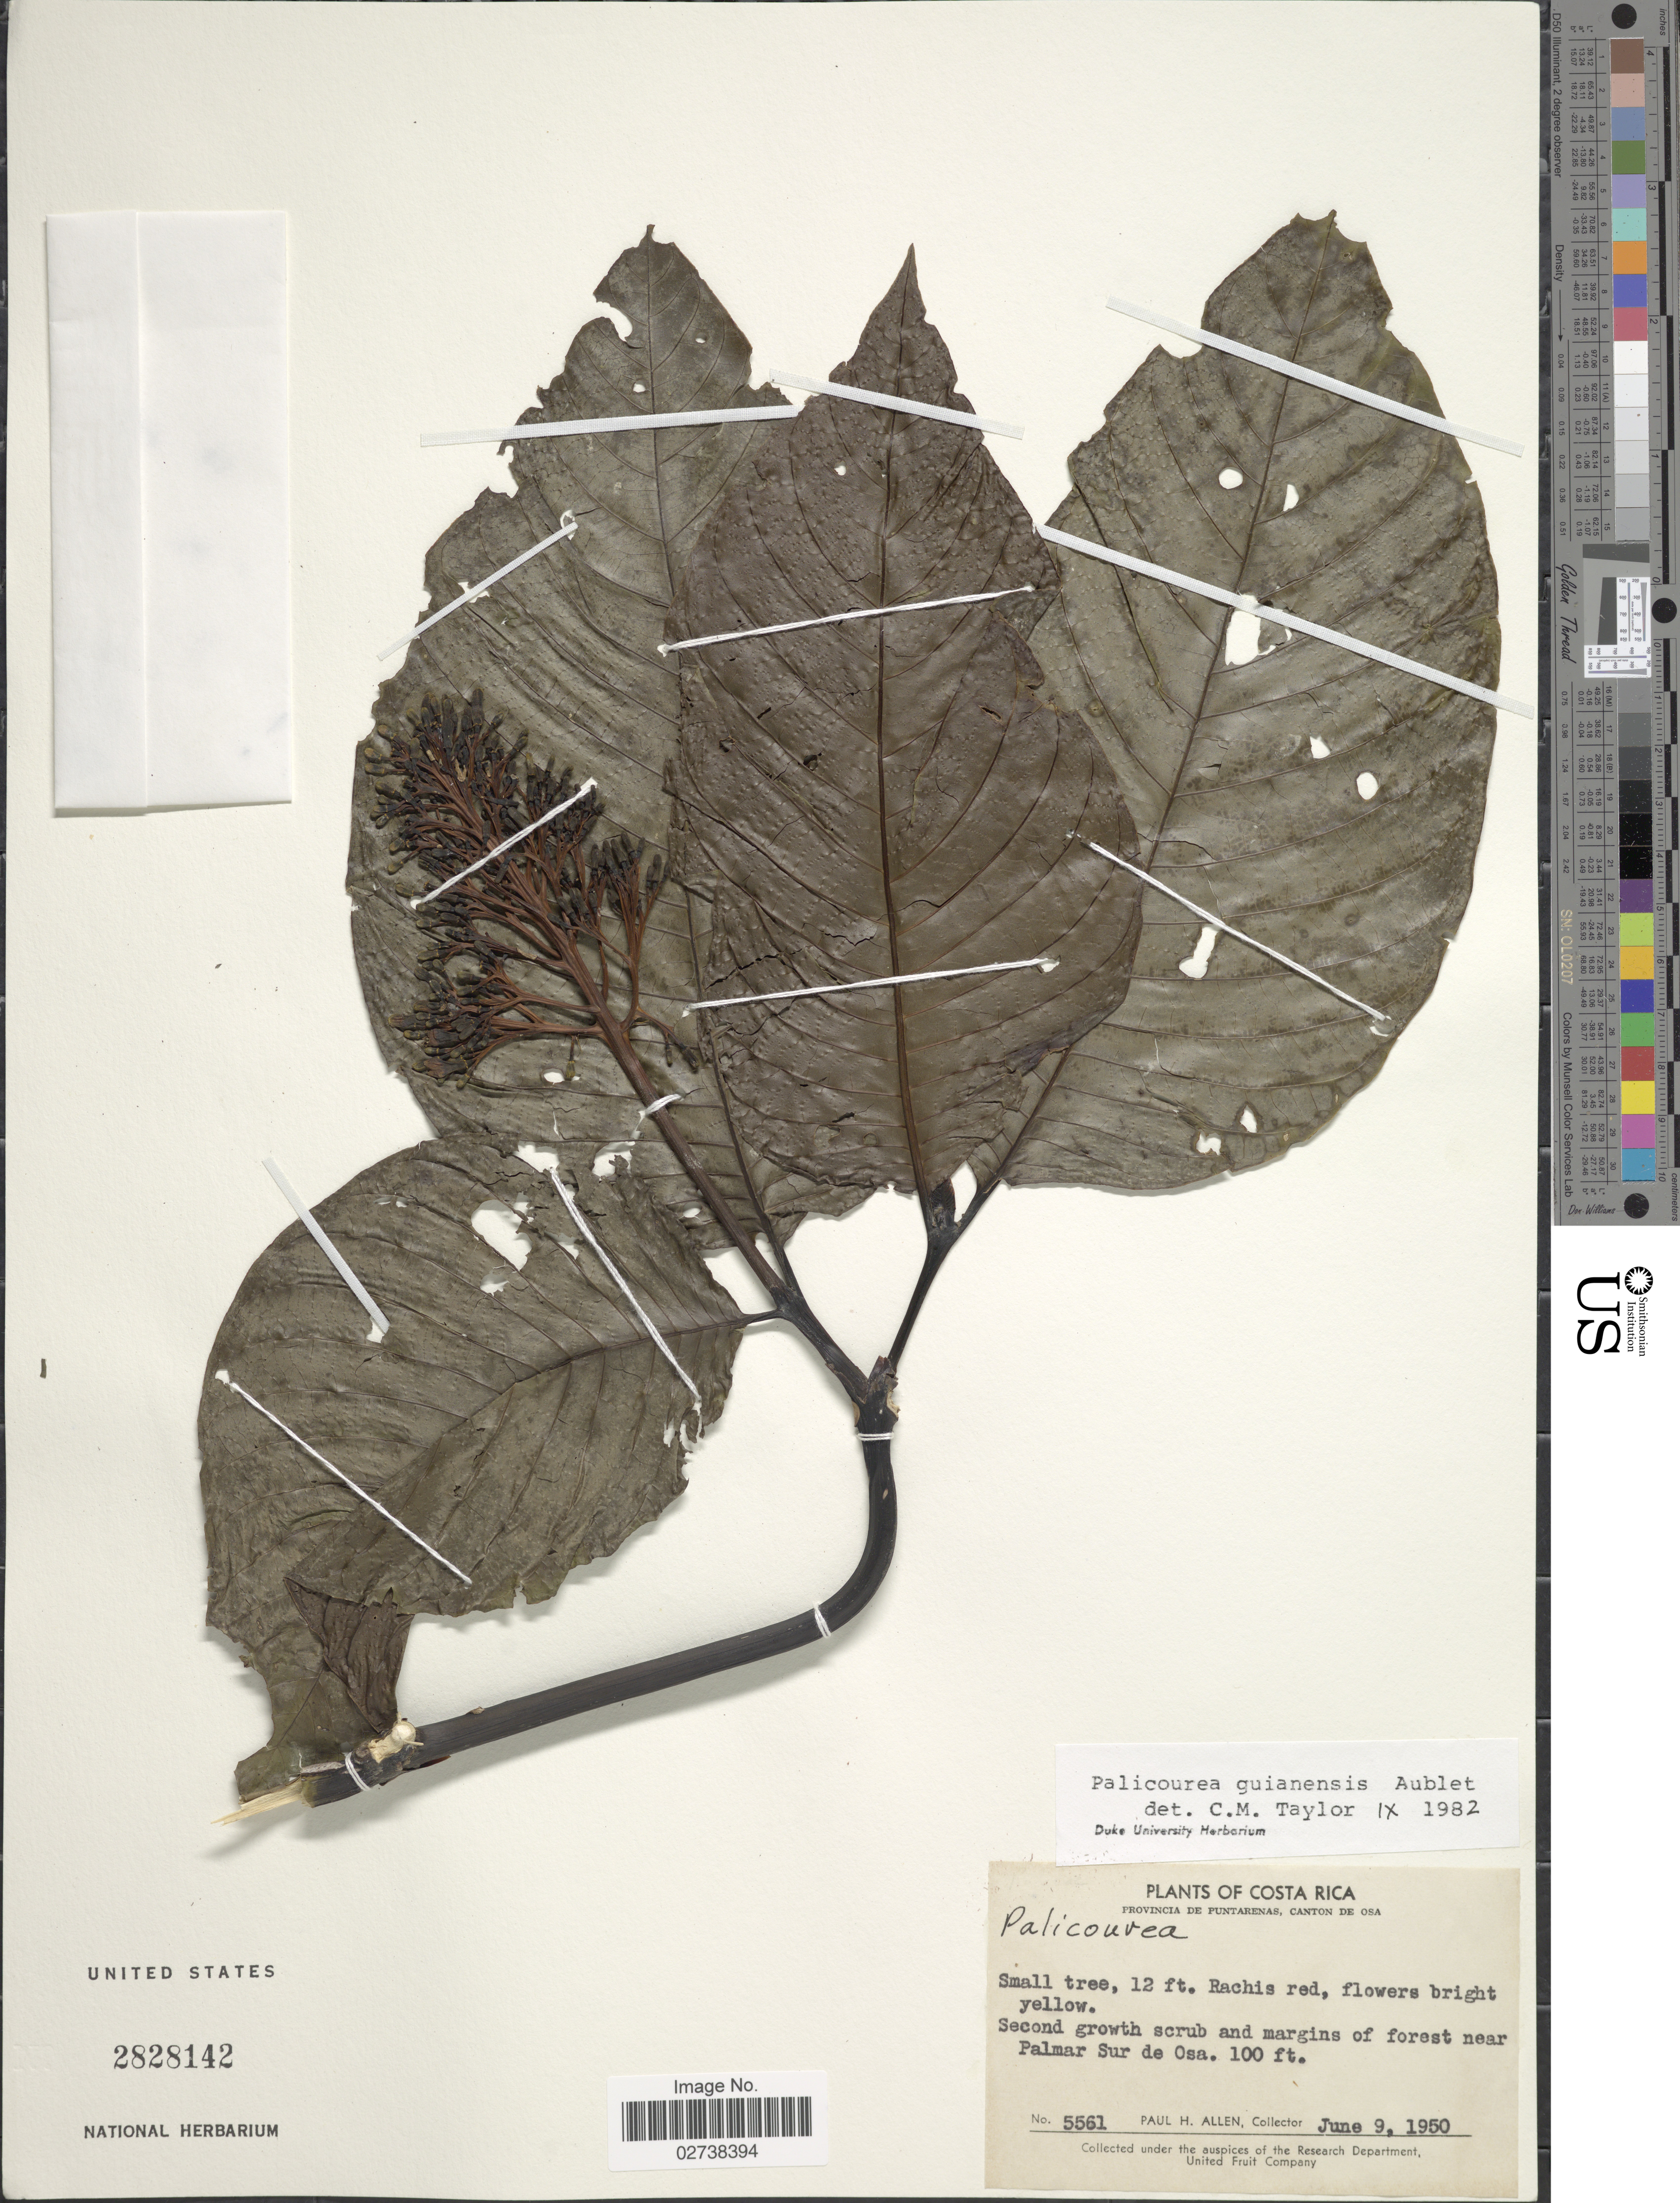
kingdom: Plantae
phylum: Tracheophyta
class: Magnoliopsida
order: Gentianales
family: Rubiaceae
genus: Palicourea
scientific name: Palicourea guianensis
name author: Aubl.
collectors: P. H. Allen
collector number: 5561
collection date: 1950-06-09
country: Costa Rica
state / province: Puntarenas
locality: Provincia de Puntarenas, Canton de Osa. Second growth scrub and margins of forest near Palmar Sur de Osa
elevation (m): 30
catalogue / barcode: US 2828142